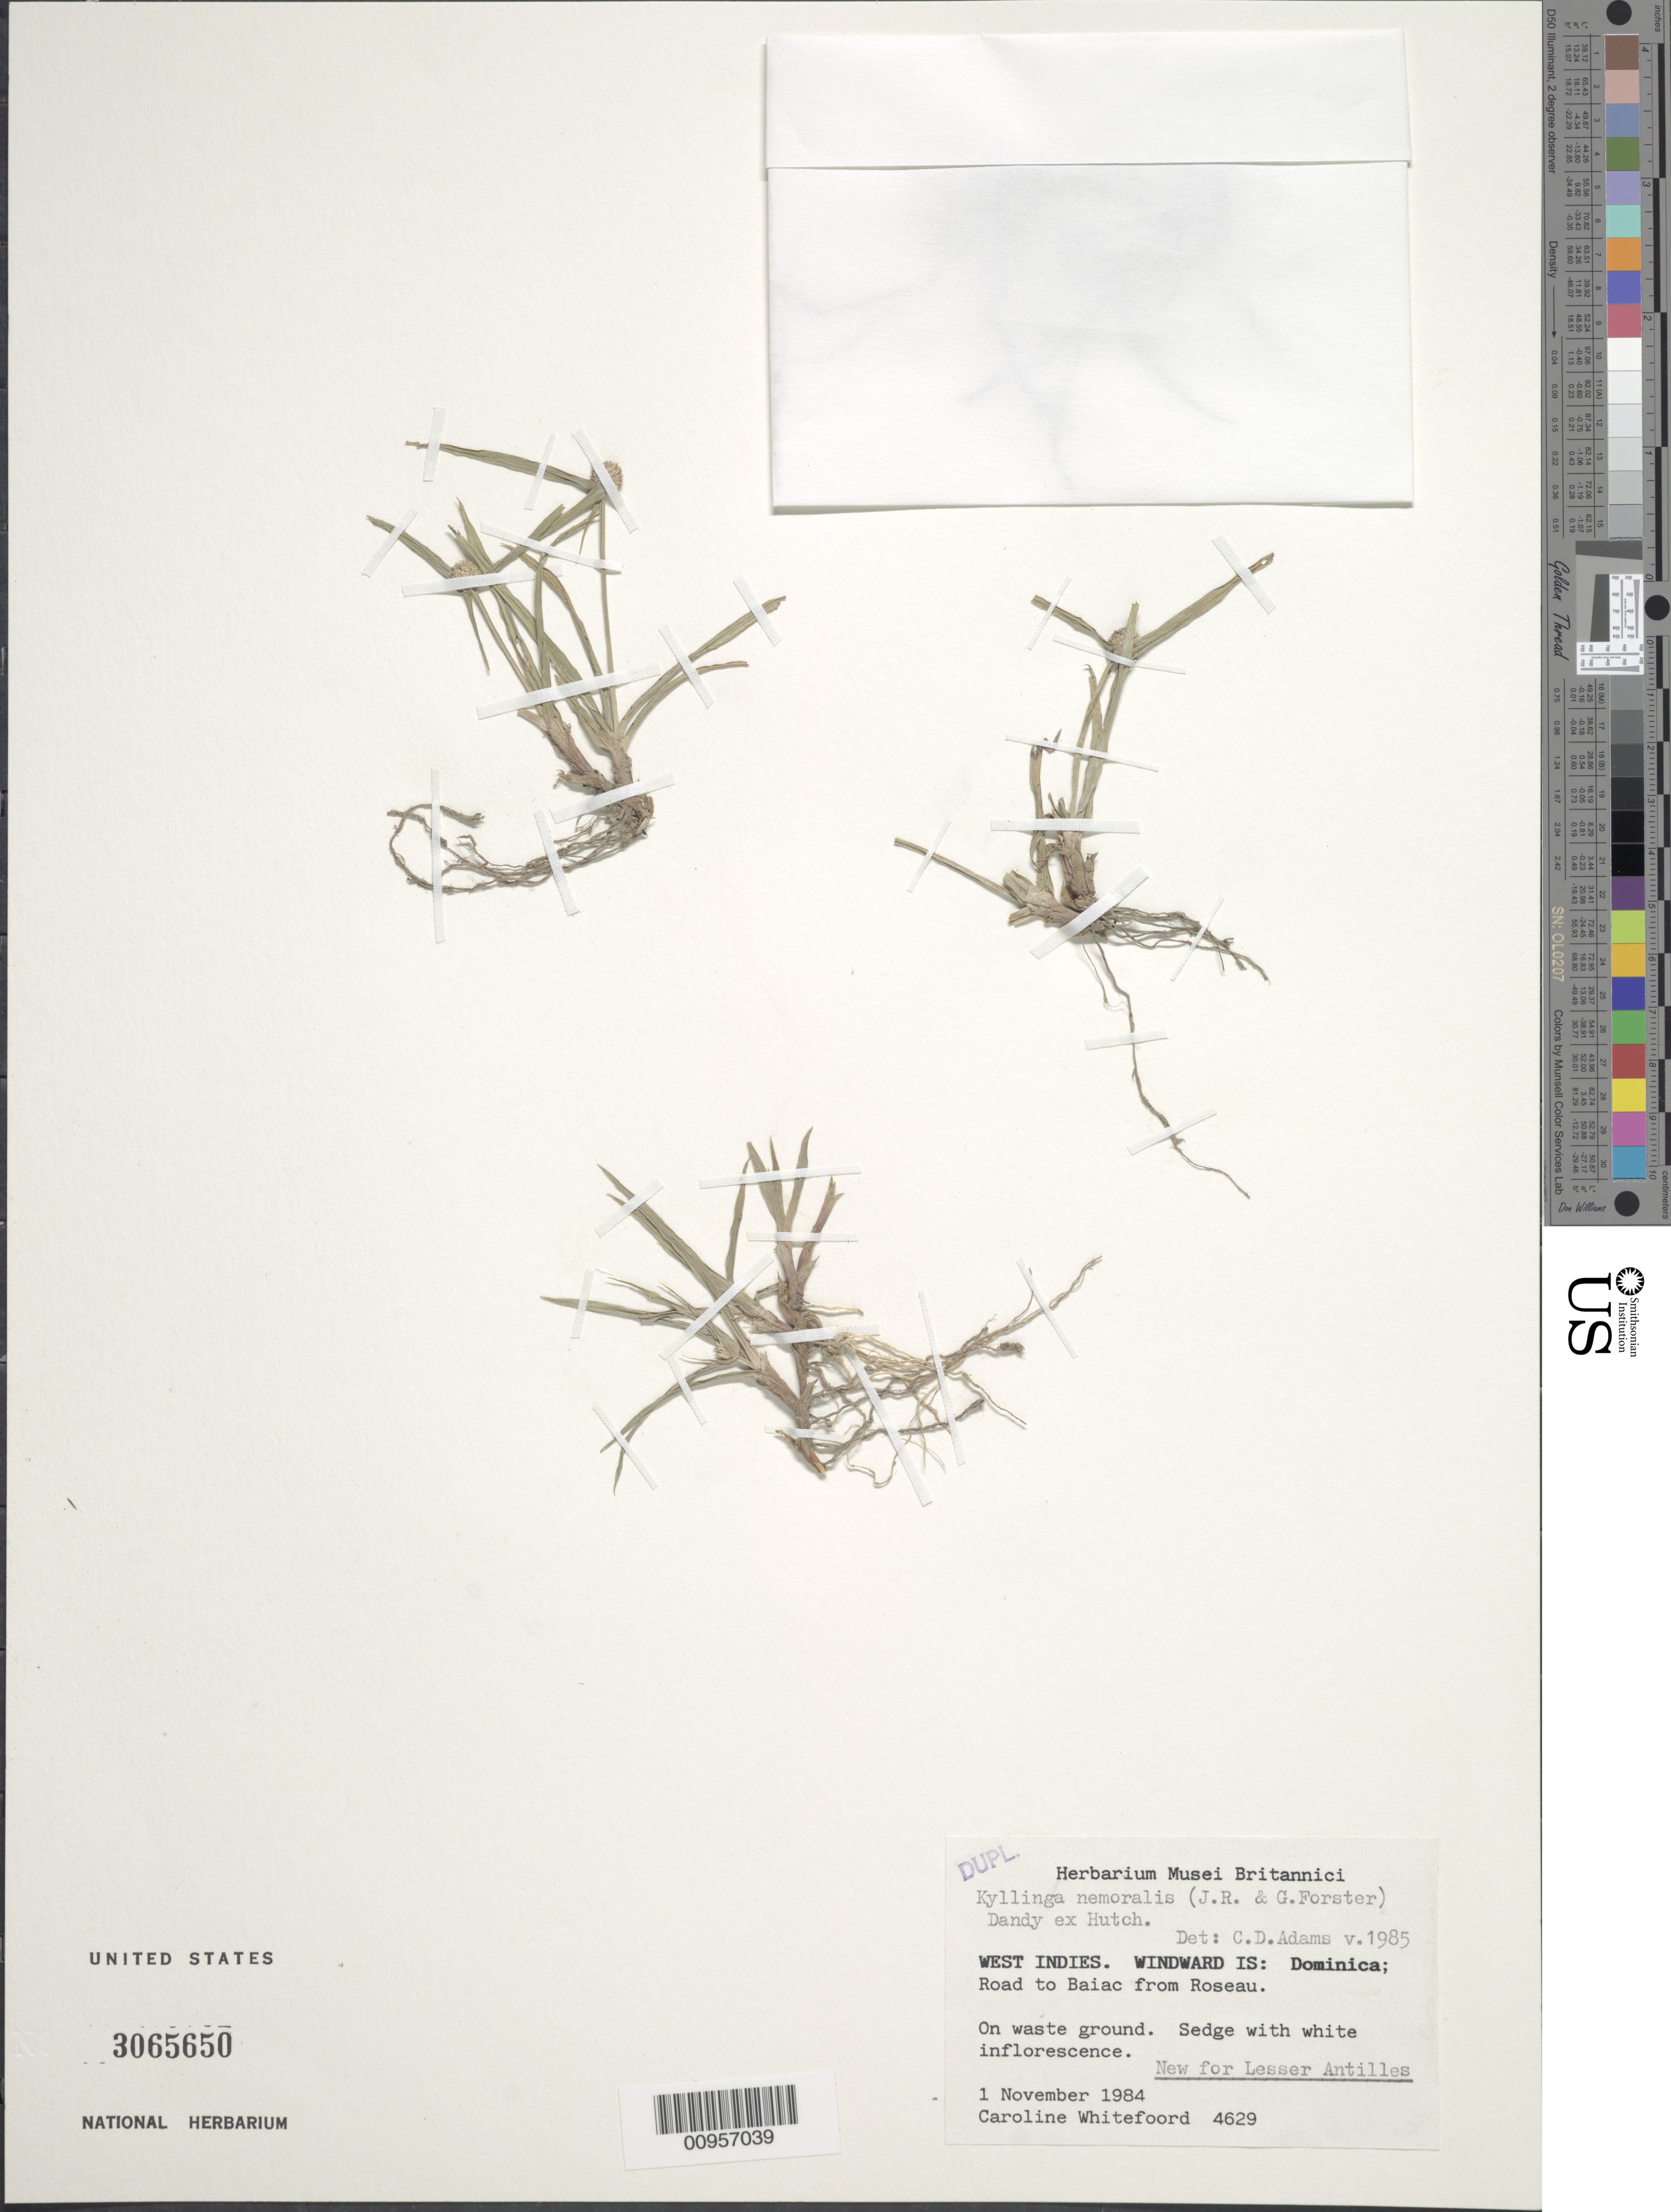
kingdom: Plantae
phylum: Tracheophyta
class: Liliopsida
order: Poales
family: Cyperaceae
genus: Cyperus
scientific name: Cyperus mindorensis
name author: (Steud.) Huygh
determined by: Strong, M. T., (US), Smithsonian Institution - National Museum of Natural History (UNITED STATES)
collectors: C. Whitefoord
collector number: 4629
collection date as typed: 01 Nov 1984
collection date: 1984-11-01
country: Dominica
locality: Road from Baiac from Roseau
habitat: On waste ground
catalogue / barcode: US 3065650